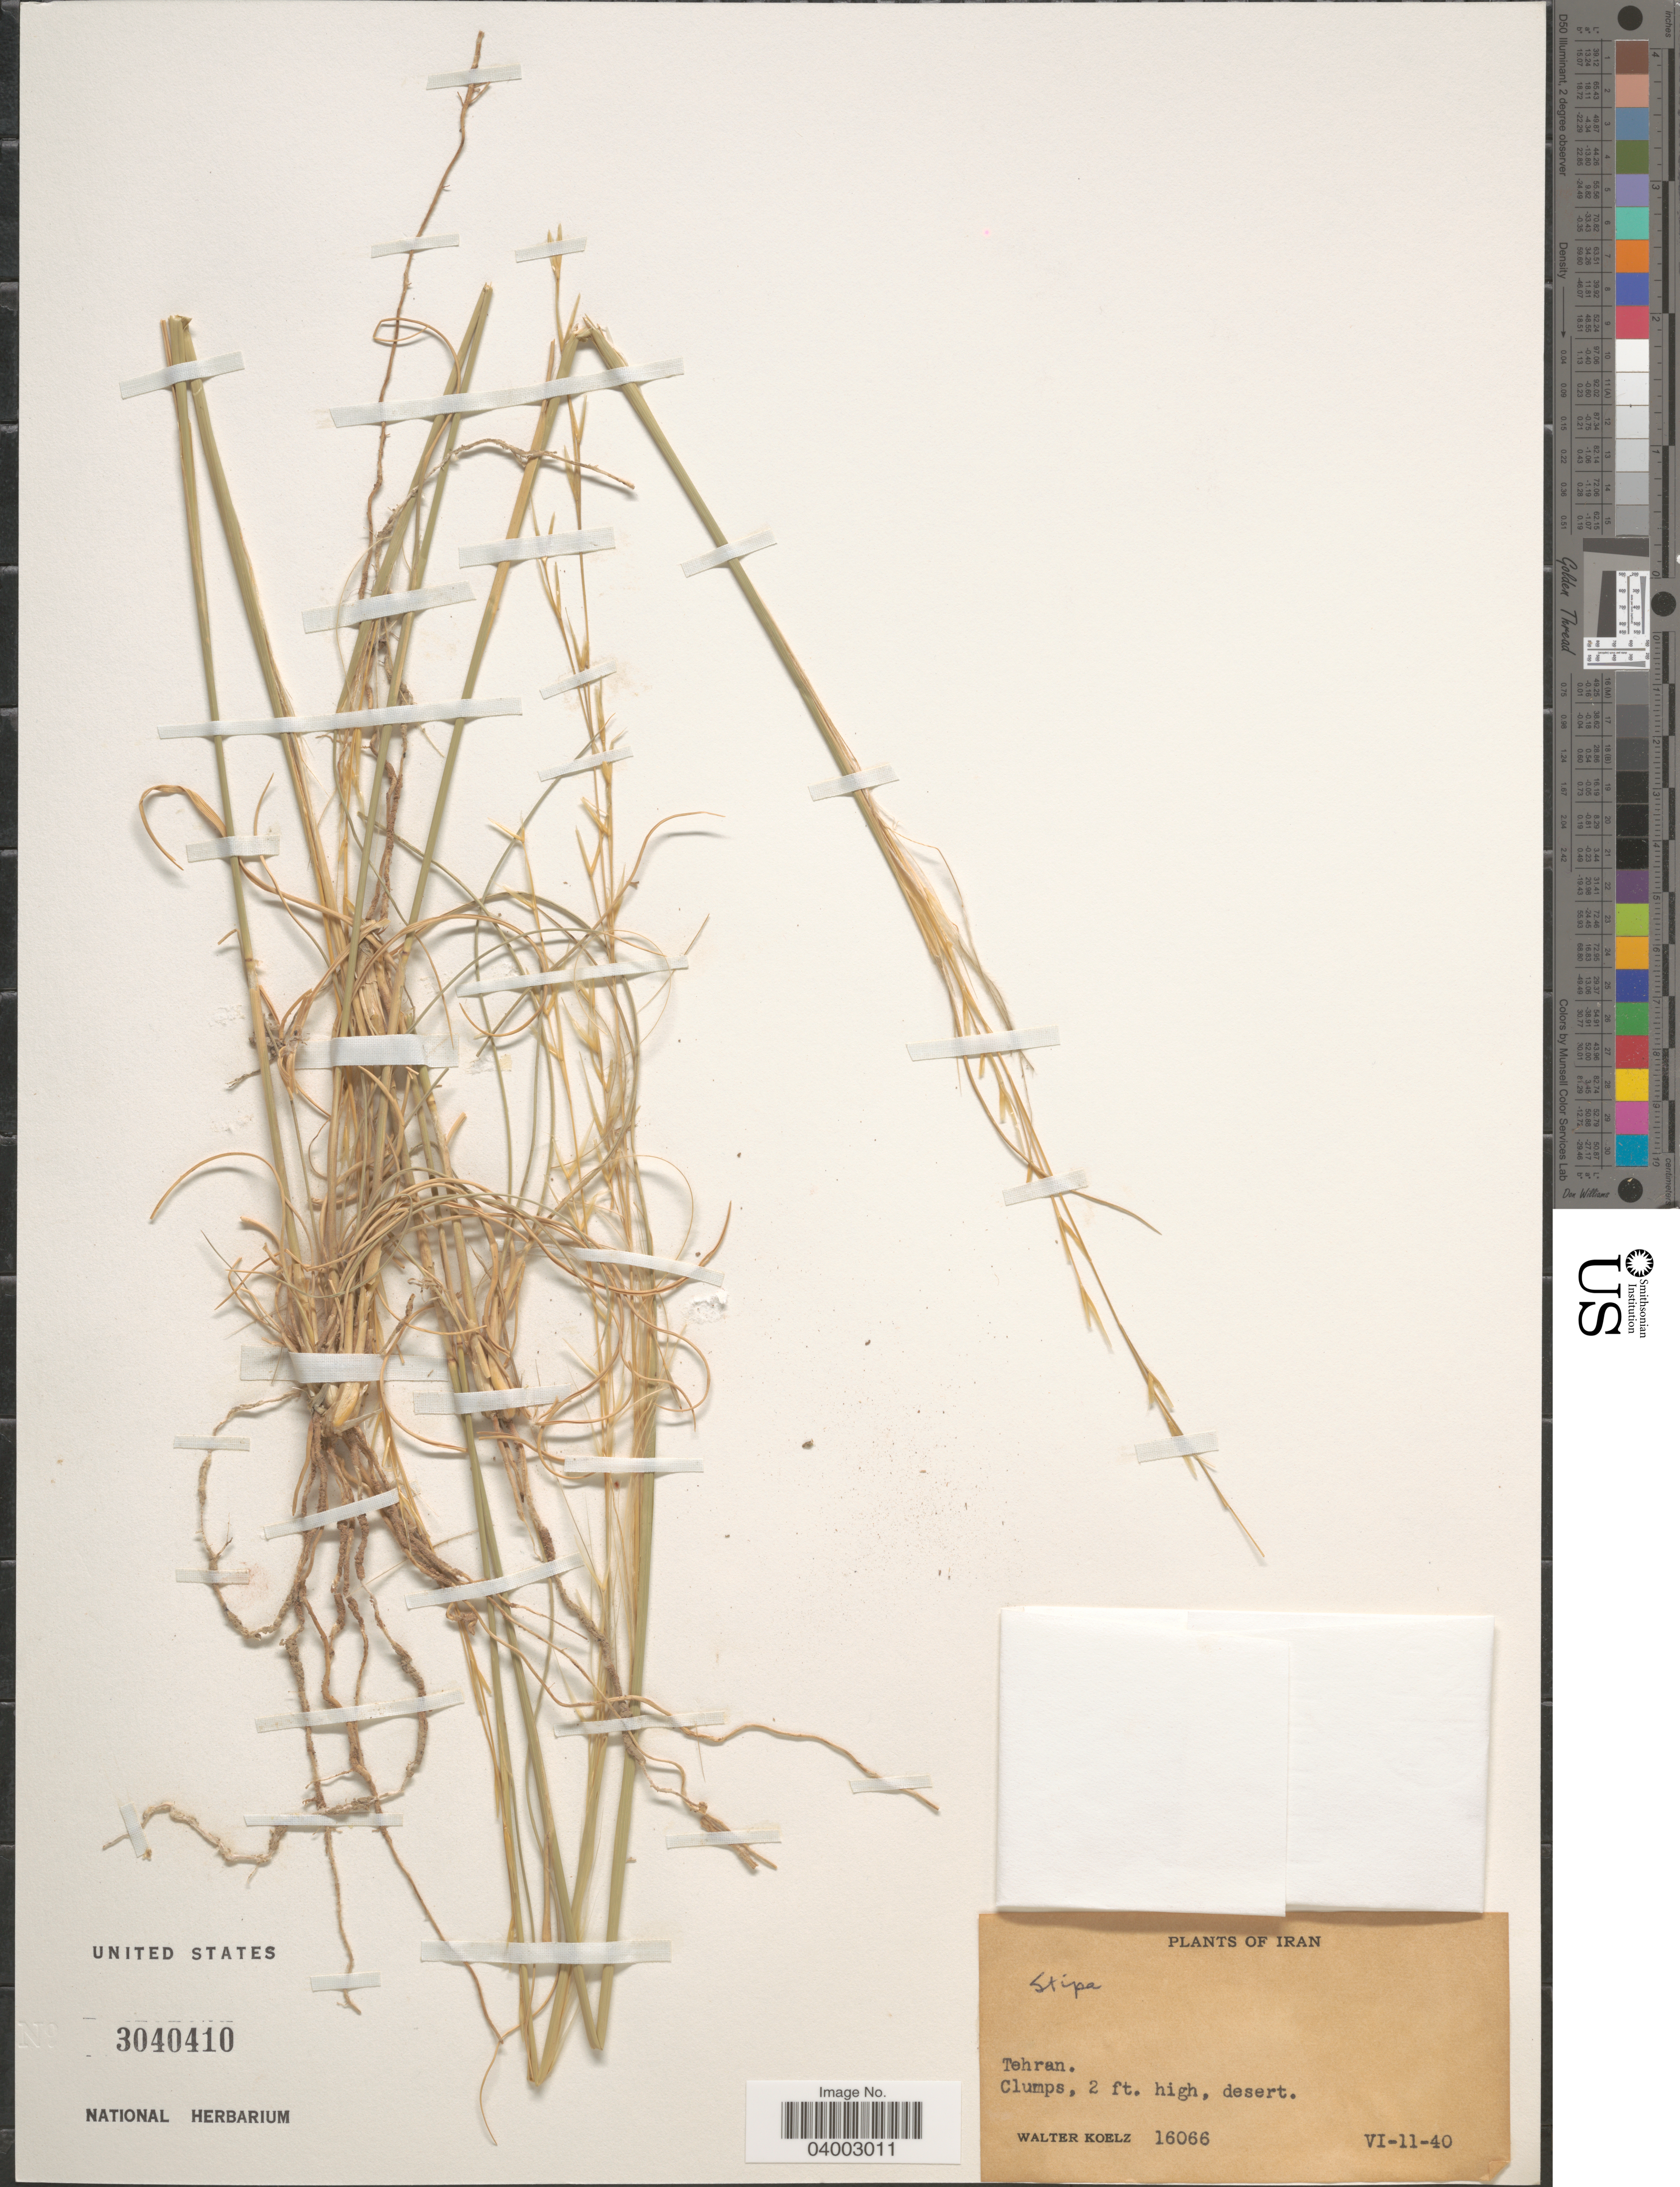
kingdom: Plantae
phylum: Tracheophyta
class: Liliopsida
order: Poales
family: Poaceae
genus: Stipa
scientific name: Stipa sp.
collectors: W. N. Koelz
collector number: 16066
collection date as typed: Transcribed d/m/y: 11/6/40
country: Iran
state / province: Tehran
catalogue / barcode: US 3040410